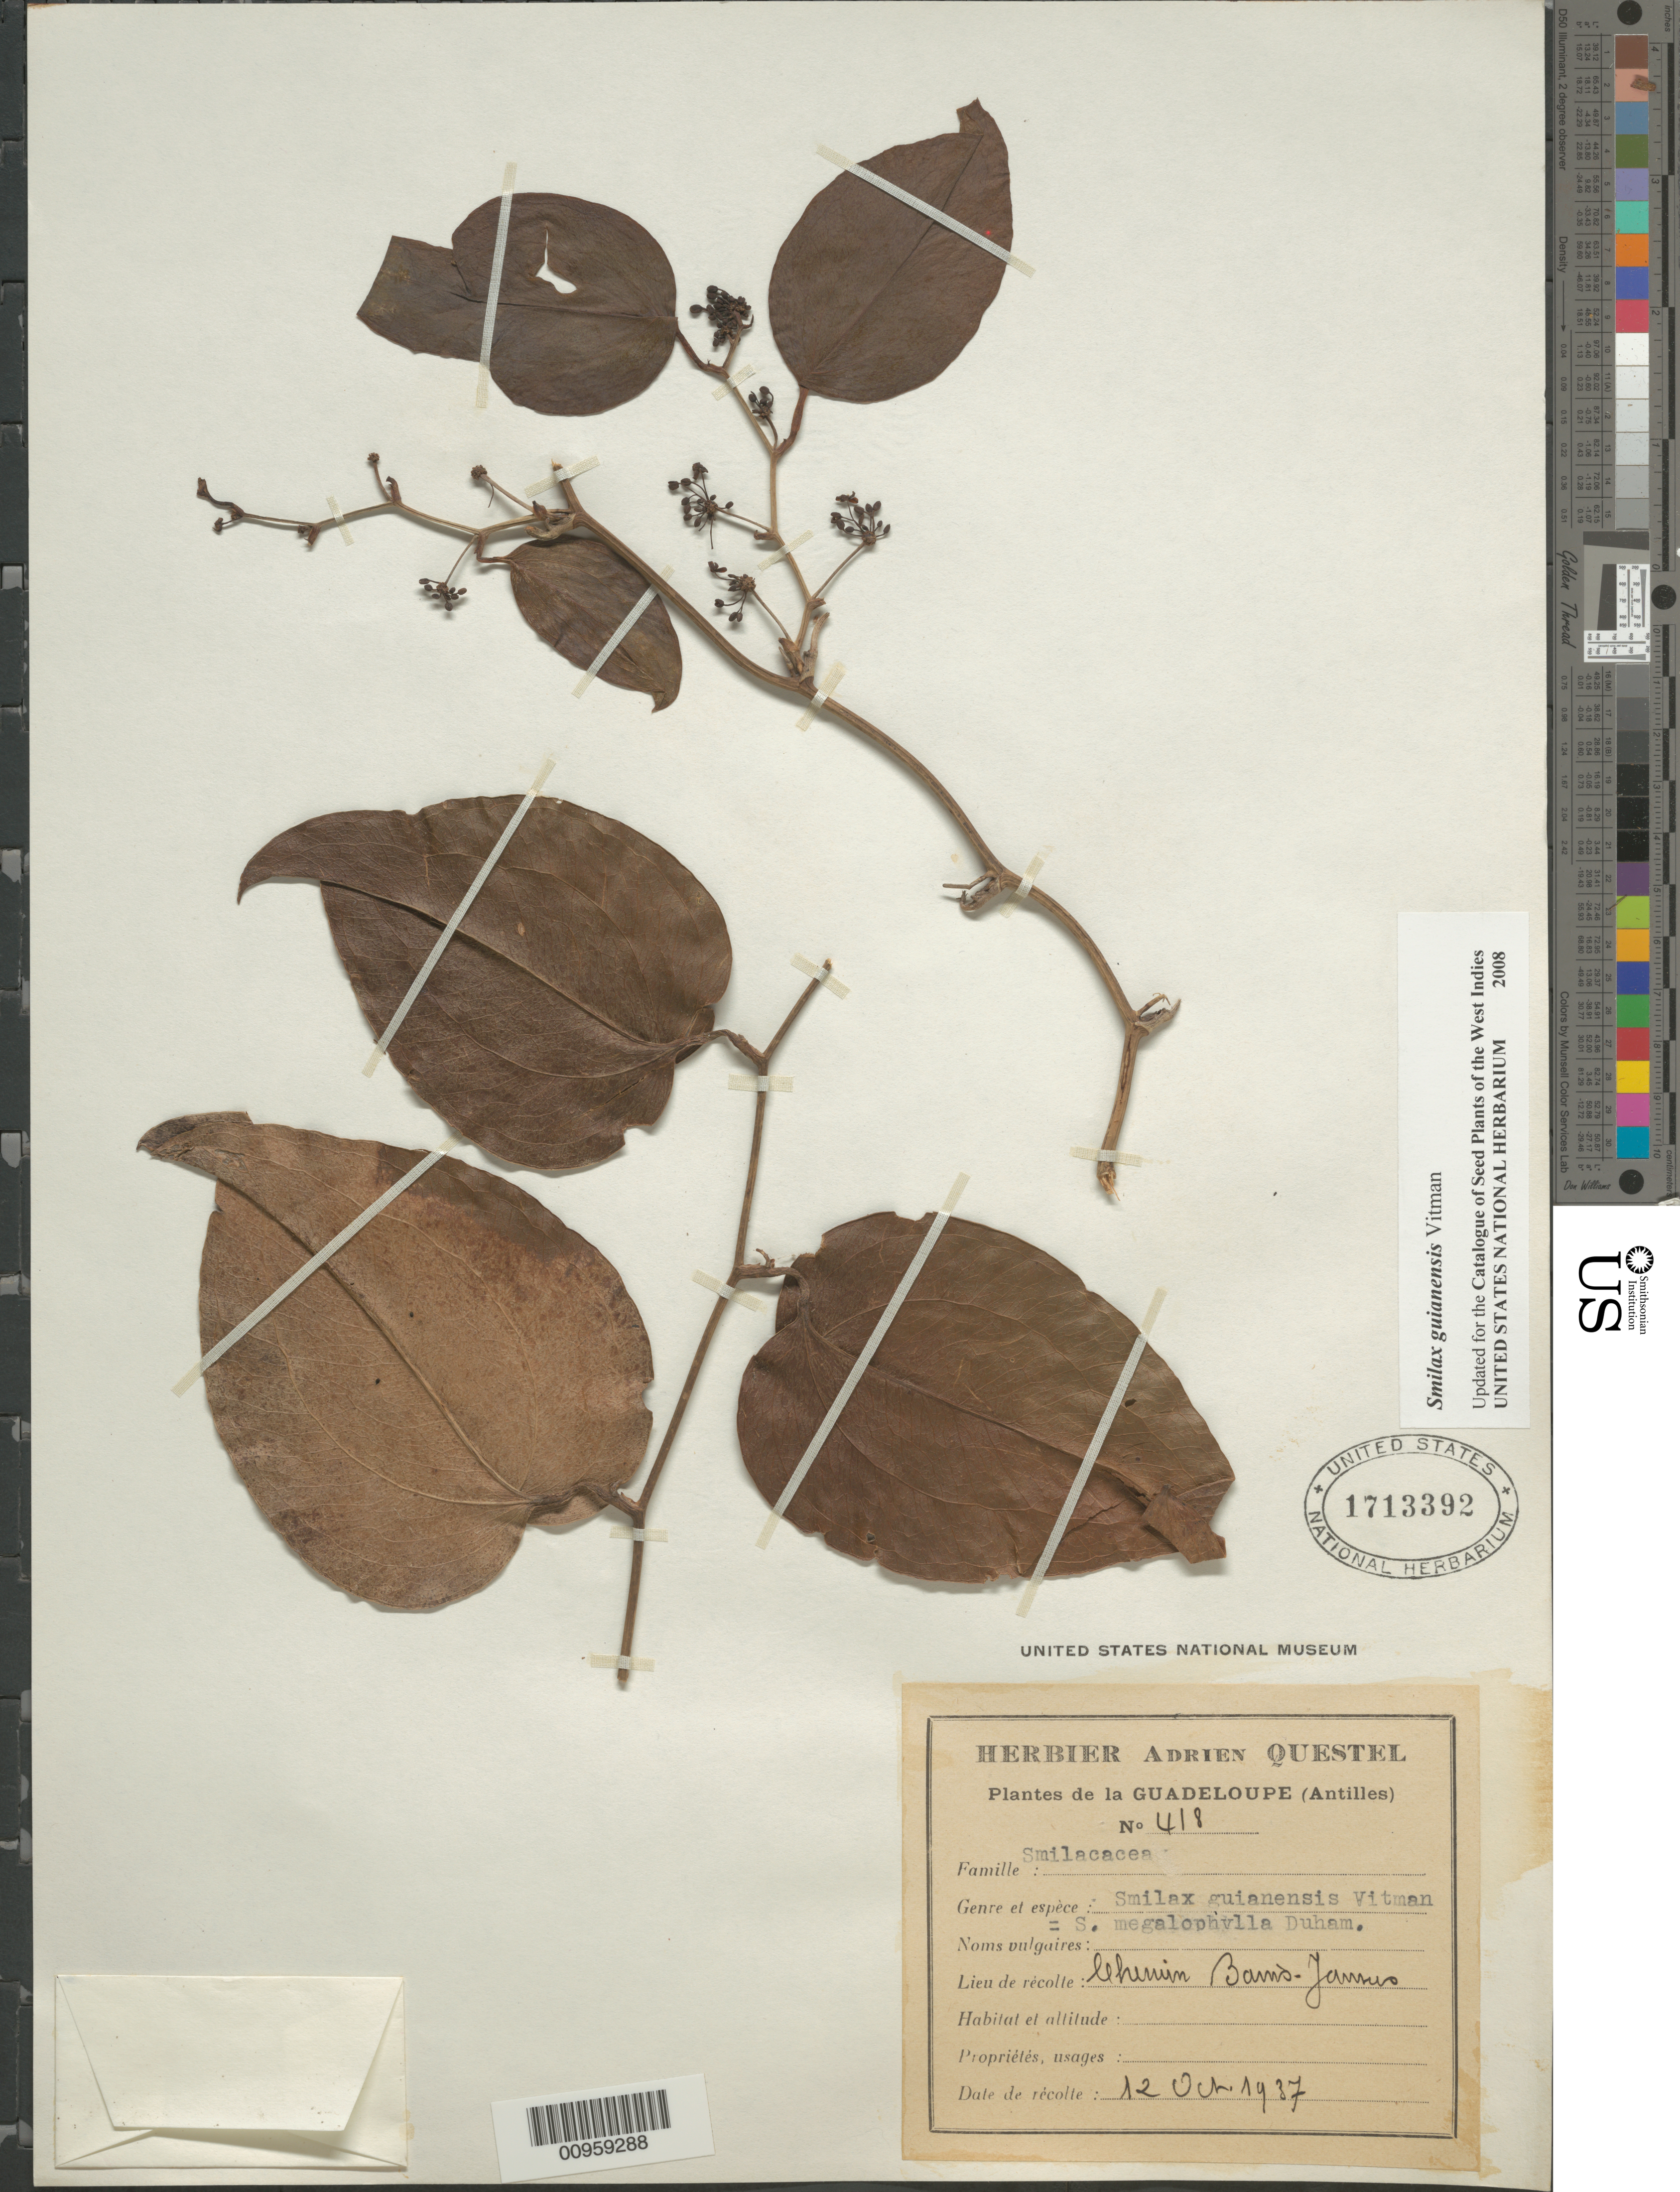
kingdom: Plantae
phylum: Tracheophyta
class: Liliopsida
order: Liliales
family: Smilacaceae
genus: Smilax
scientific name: Smilax guianensis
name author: Vitman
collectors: A. Questel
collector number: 418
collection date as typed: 12 Oct 1937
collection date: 1937-10-12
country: Guadeloupe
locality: Chemin Bains Jaunes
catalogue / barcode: US 1713392